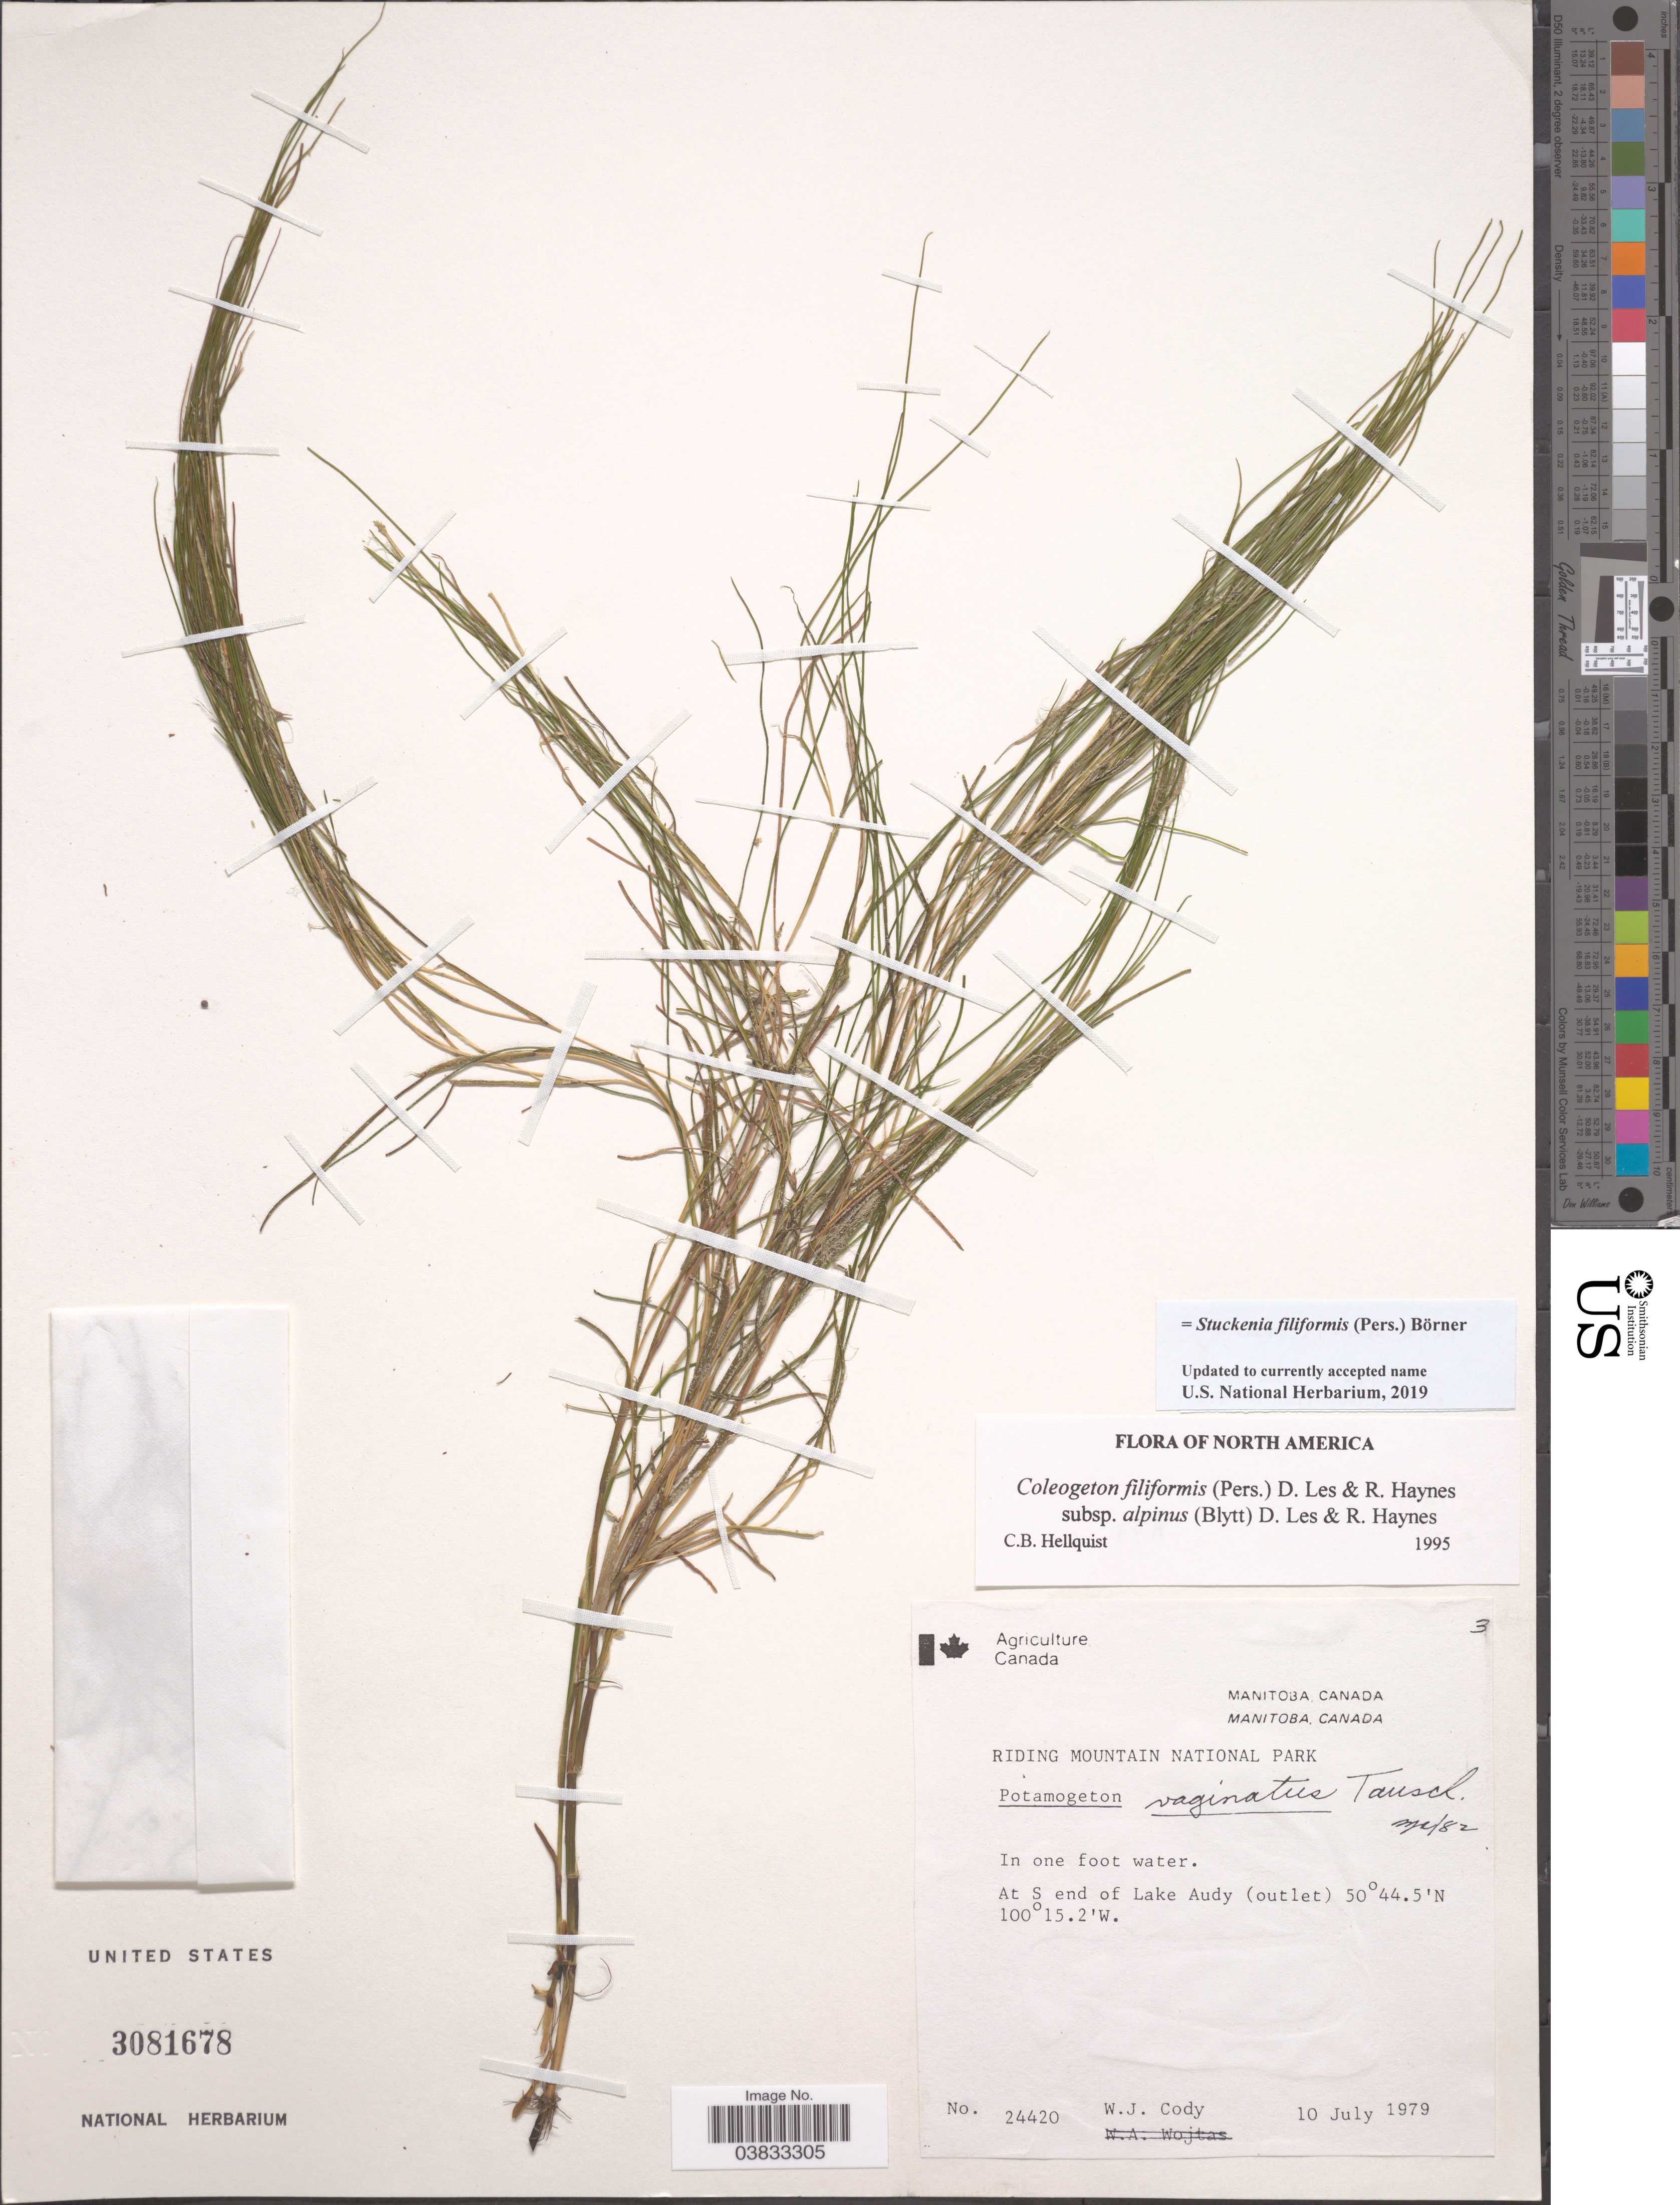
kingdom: Plantae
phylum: Tracheophyta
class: Liliopsida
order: Alismatales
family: Potamogetonaceae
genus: Stuckenia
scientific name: Stuckenia filiformis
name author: (Pers.) Börner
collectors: W. Cody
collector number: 24420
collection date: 1979-07-10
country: Canada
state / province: Manitoba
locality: At S end of Lake Audy (outlet).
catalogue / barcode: US 3081678